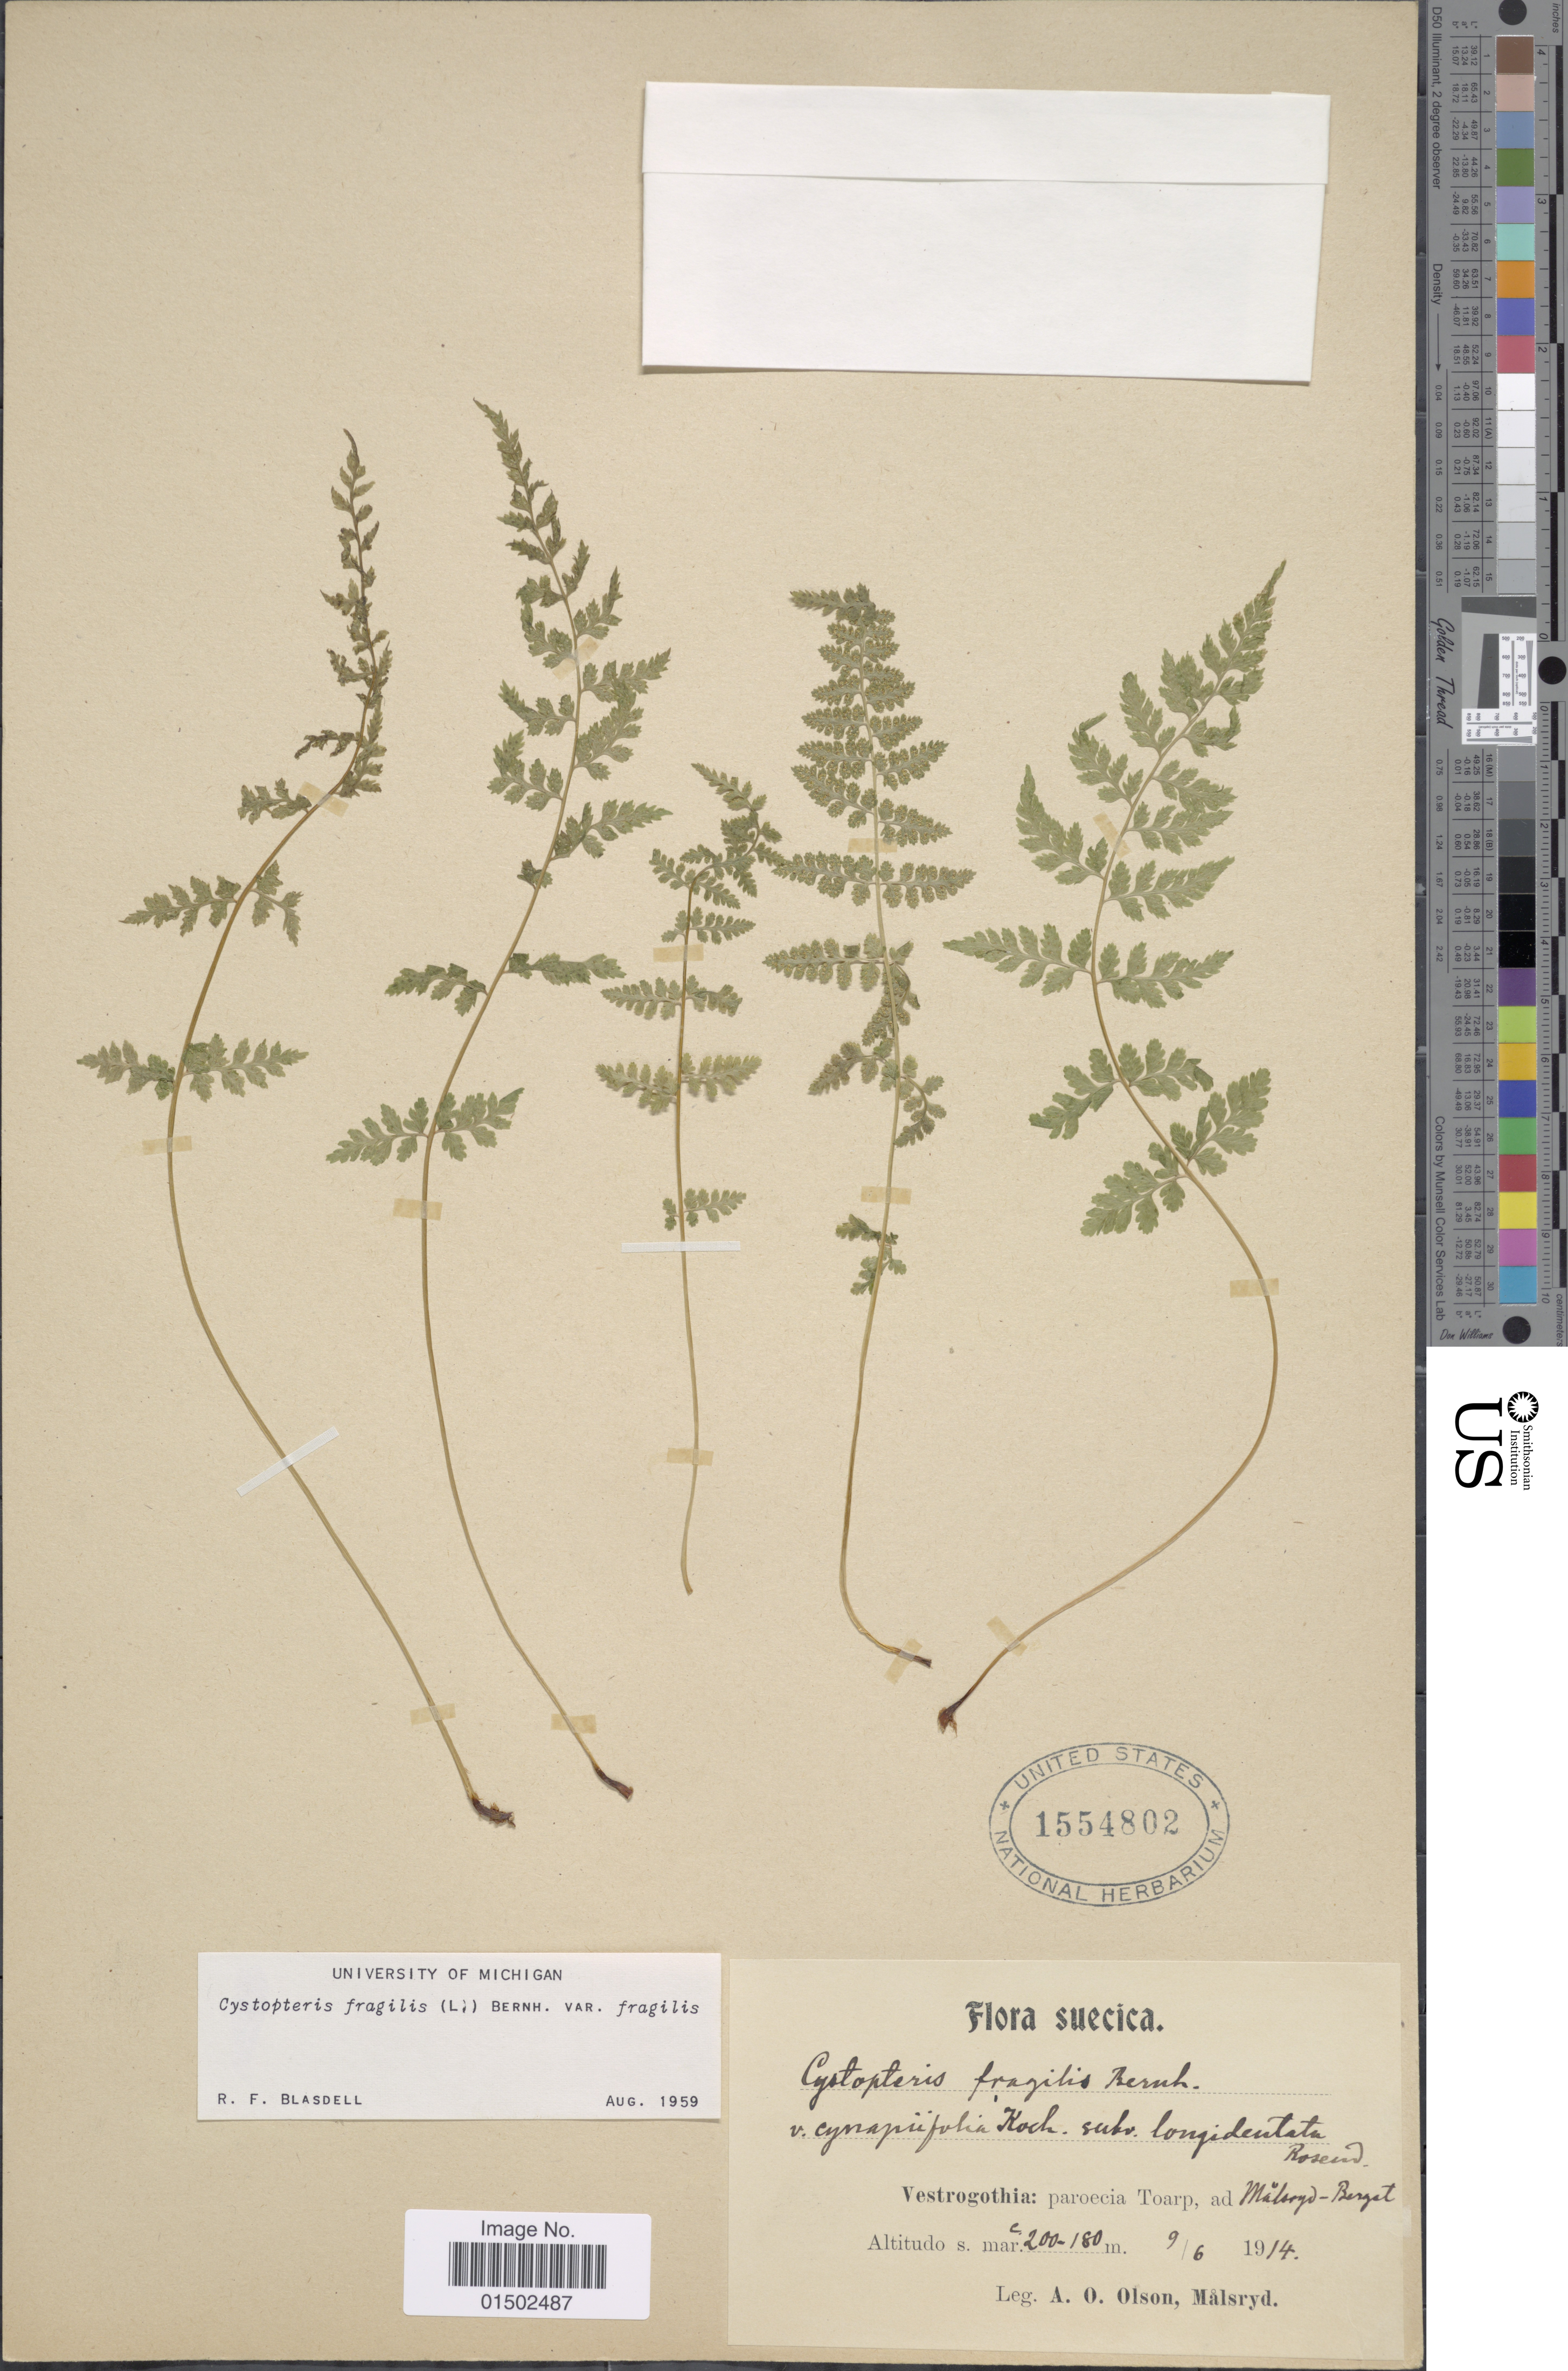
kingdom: Plantae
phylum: Tracheophyta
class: Polypodiopsida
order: Polypodiales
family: Cystopteridaceae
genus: Cystopteris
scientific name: Cystopteris fragilis var. fragilis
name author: (L.) Bernh.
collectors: A. Olson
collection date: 1914-06-09 or 1914-09-06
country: Sweden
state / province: Västra Götaland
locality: Toarp sn, Målsryd-Berget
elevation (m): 180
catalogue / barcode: US 1554802